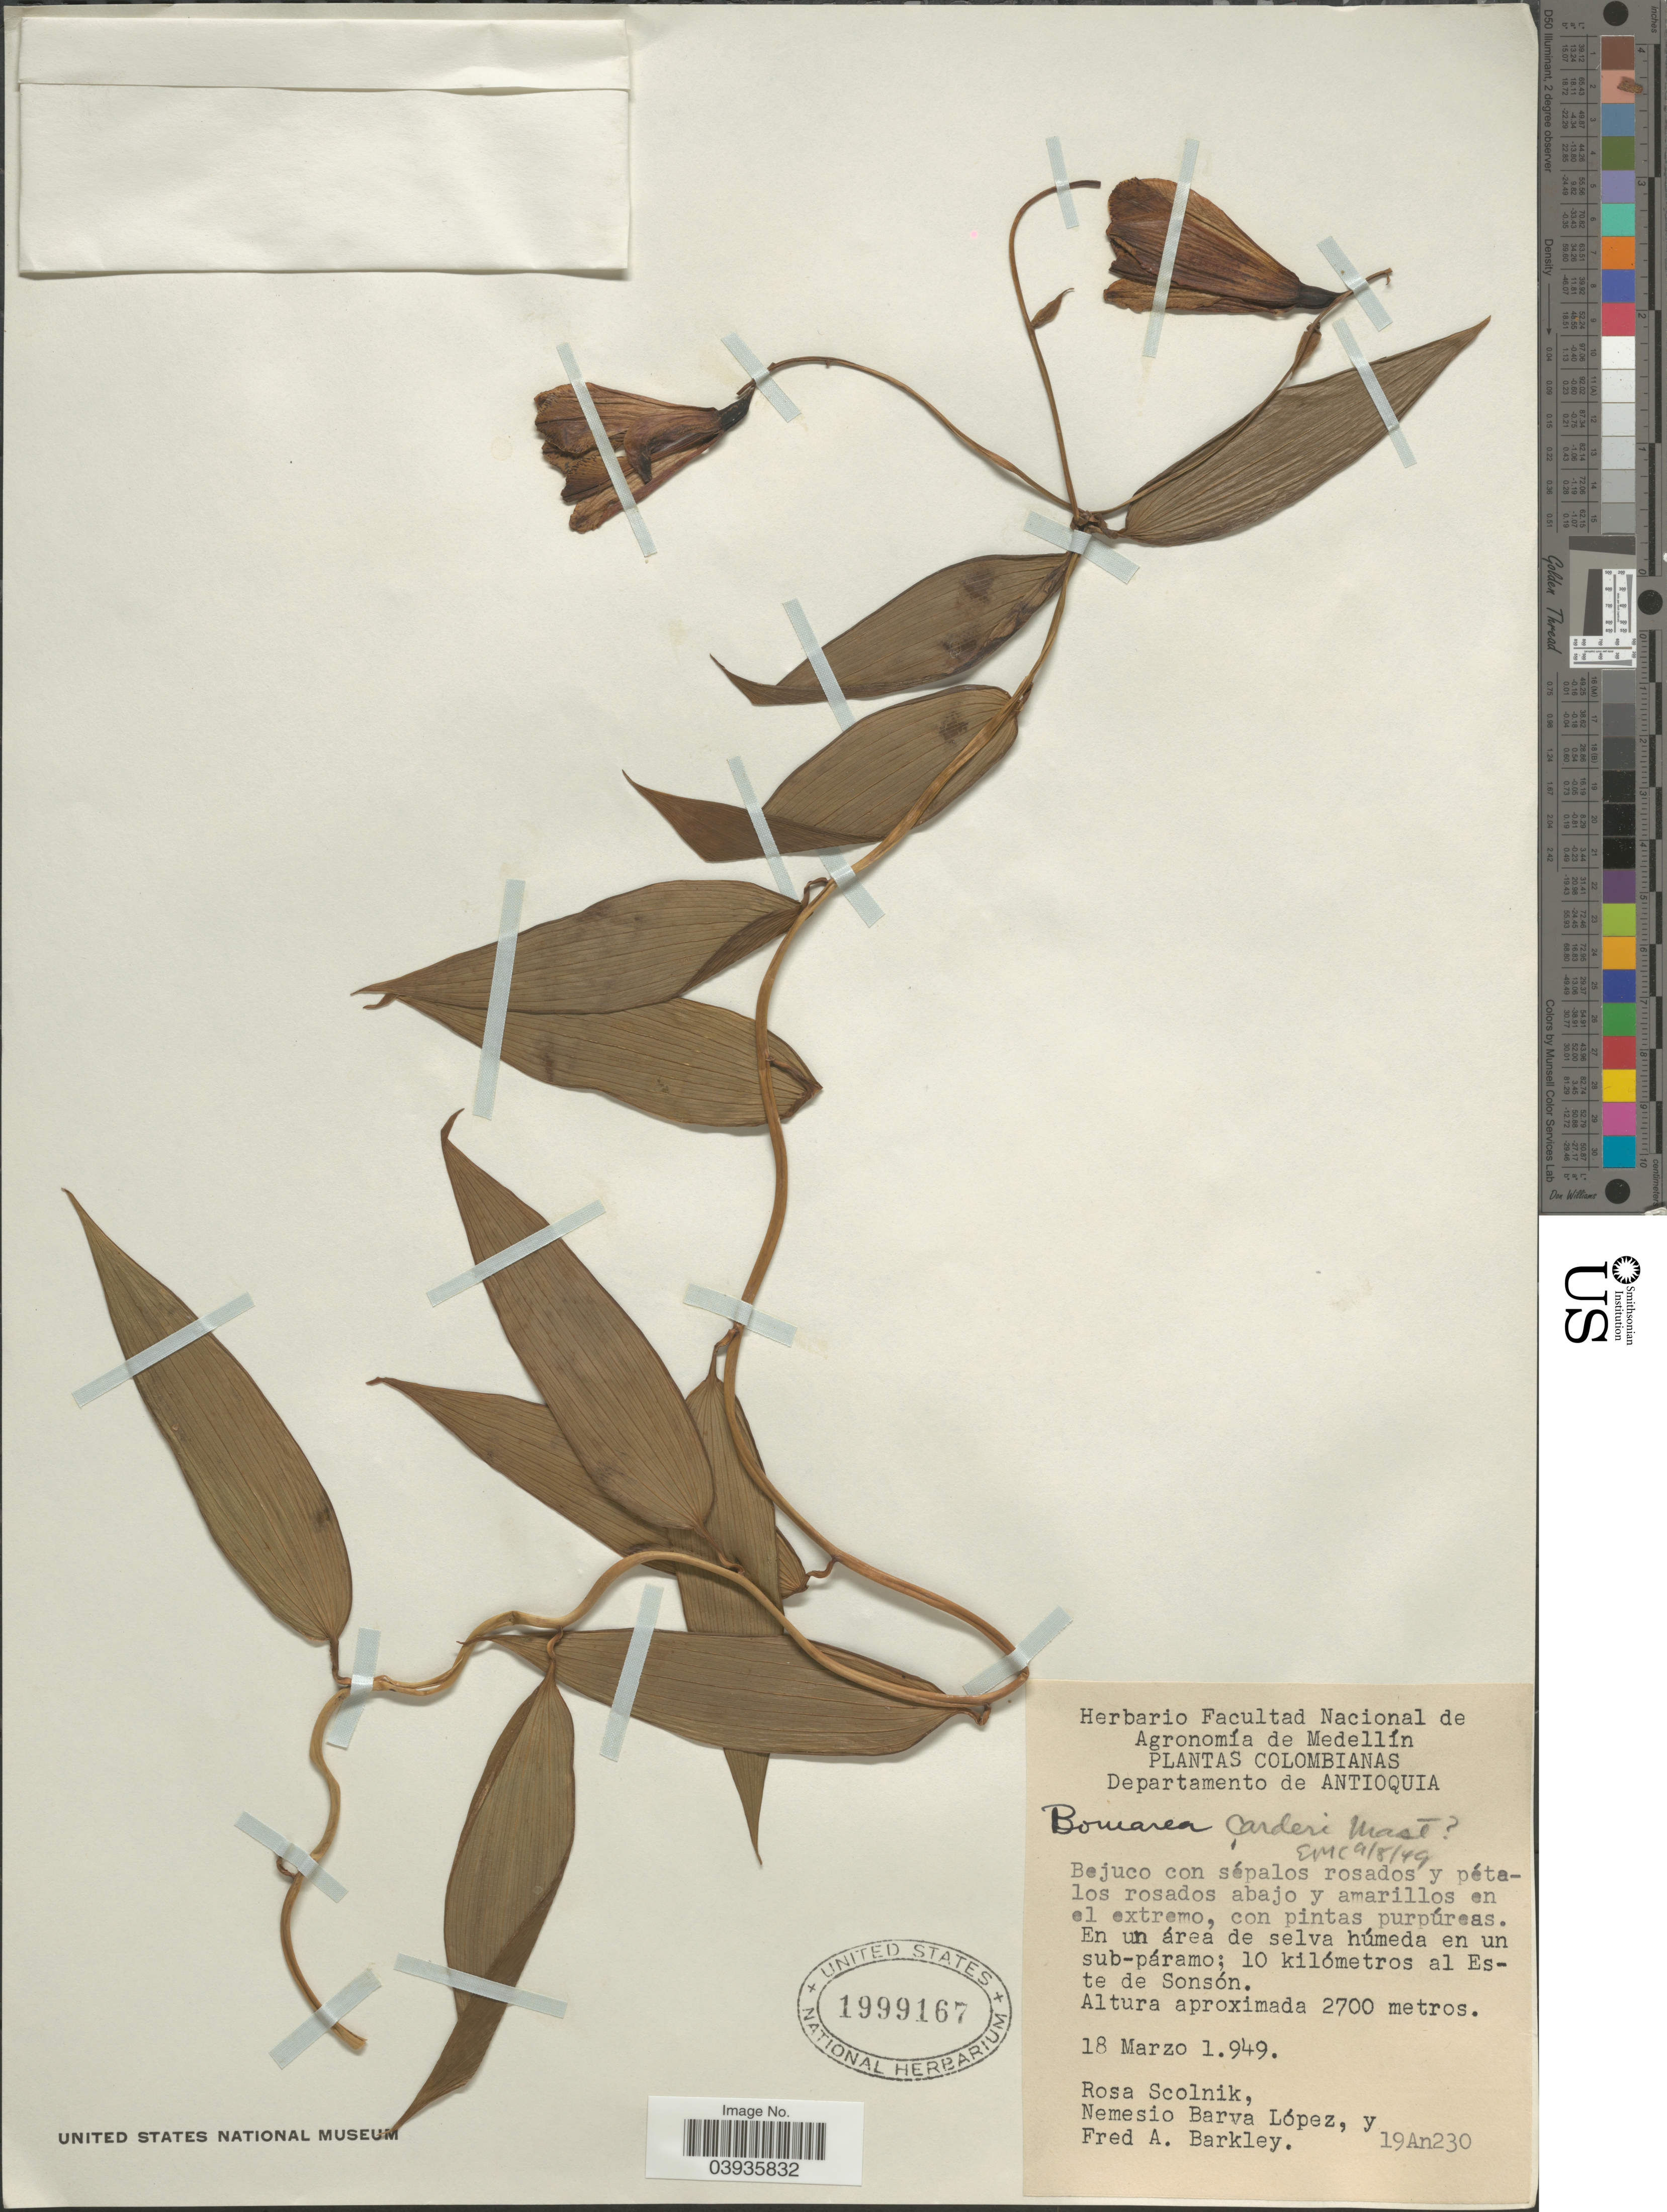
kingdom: Plantae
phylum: Tracheophyta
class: Liliopsida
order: Liliales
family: Alstroemeriaceae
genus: Bomarea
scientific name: Bomarea carderi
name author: Mast.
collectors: R. Scolnik, N. Lopez & F. A. Barkley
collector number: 19An230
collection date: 1949-03-18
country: Colombia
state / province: Antioquia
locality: Departamento de Antioquia. 10 kilómetros al Este de Sonsón.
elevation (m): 2700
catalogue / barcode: US 1999167